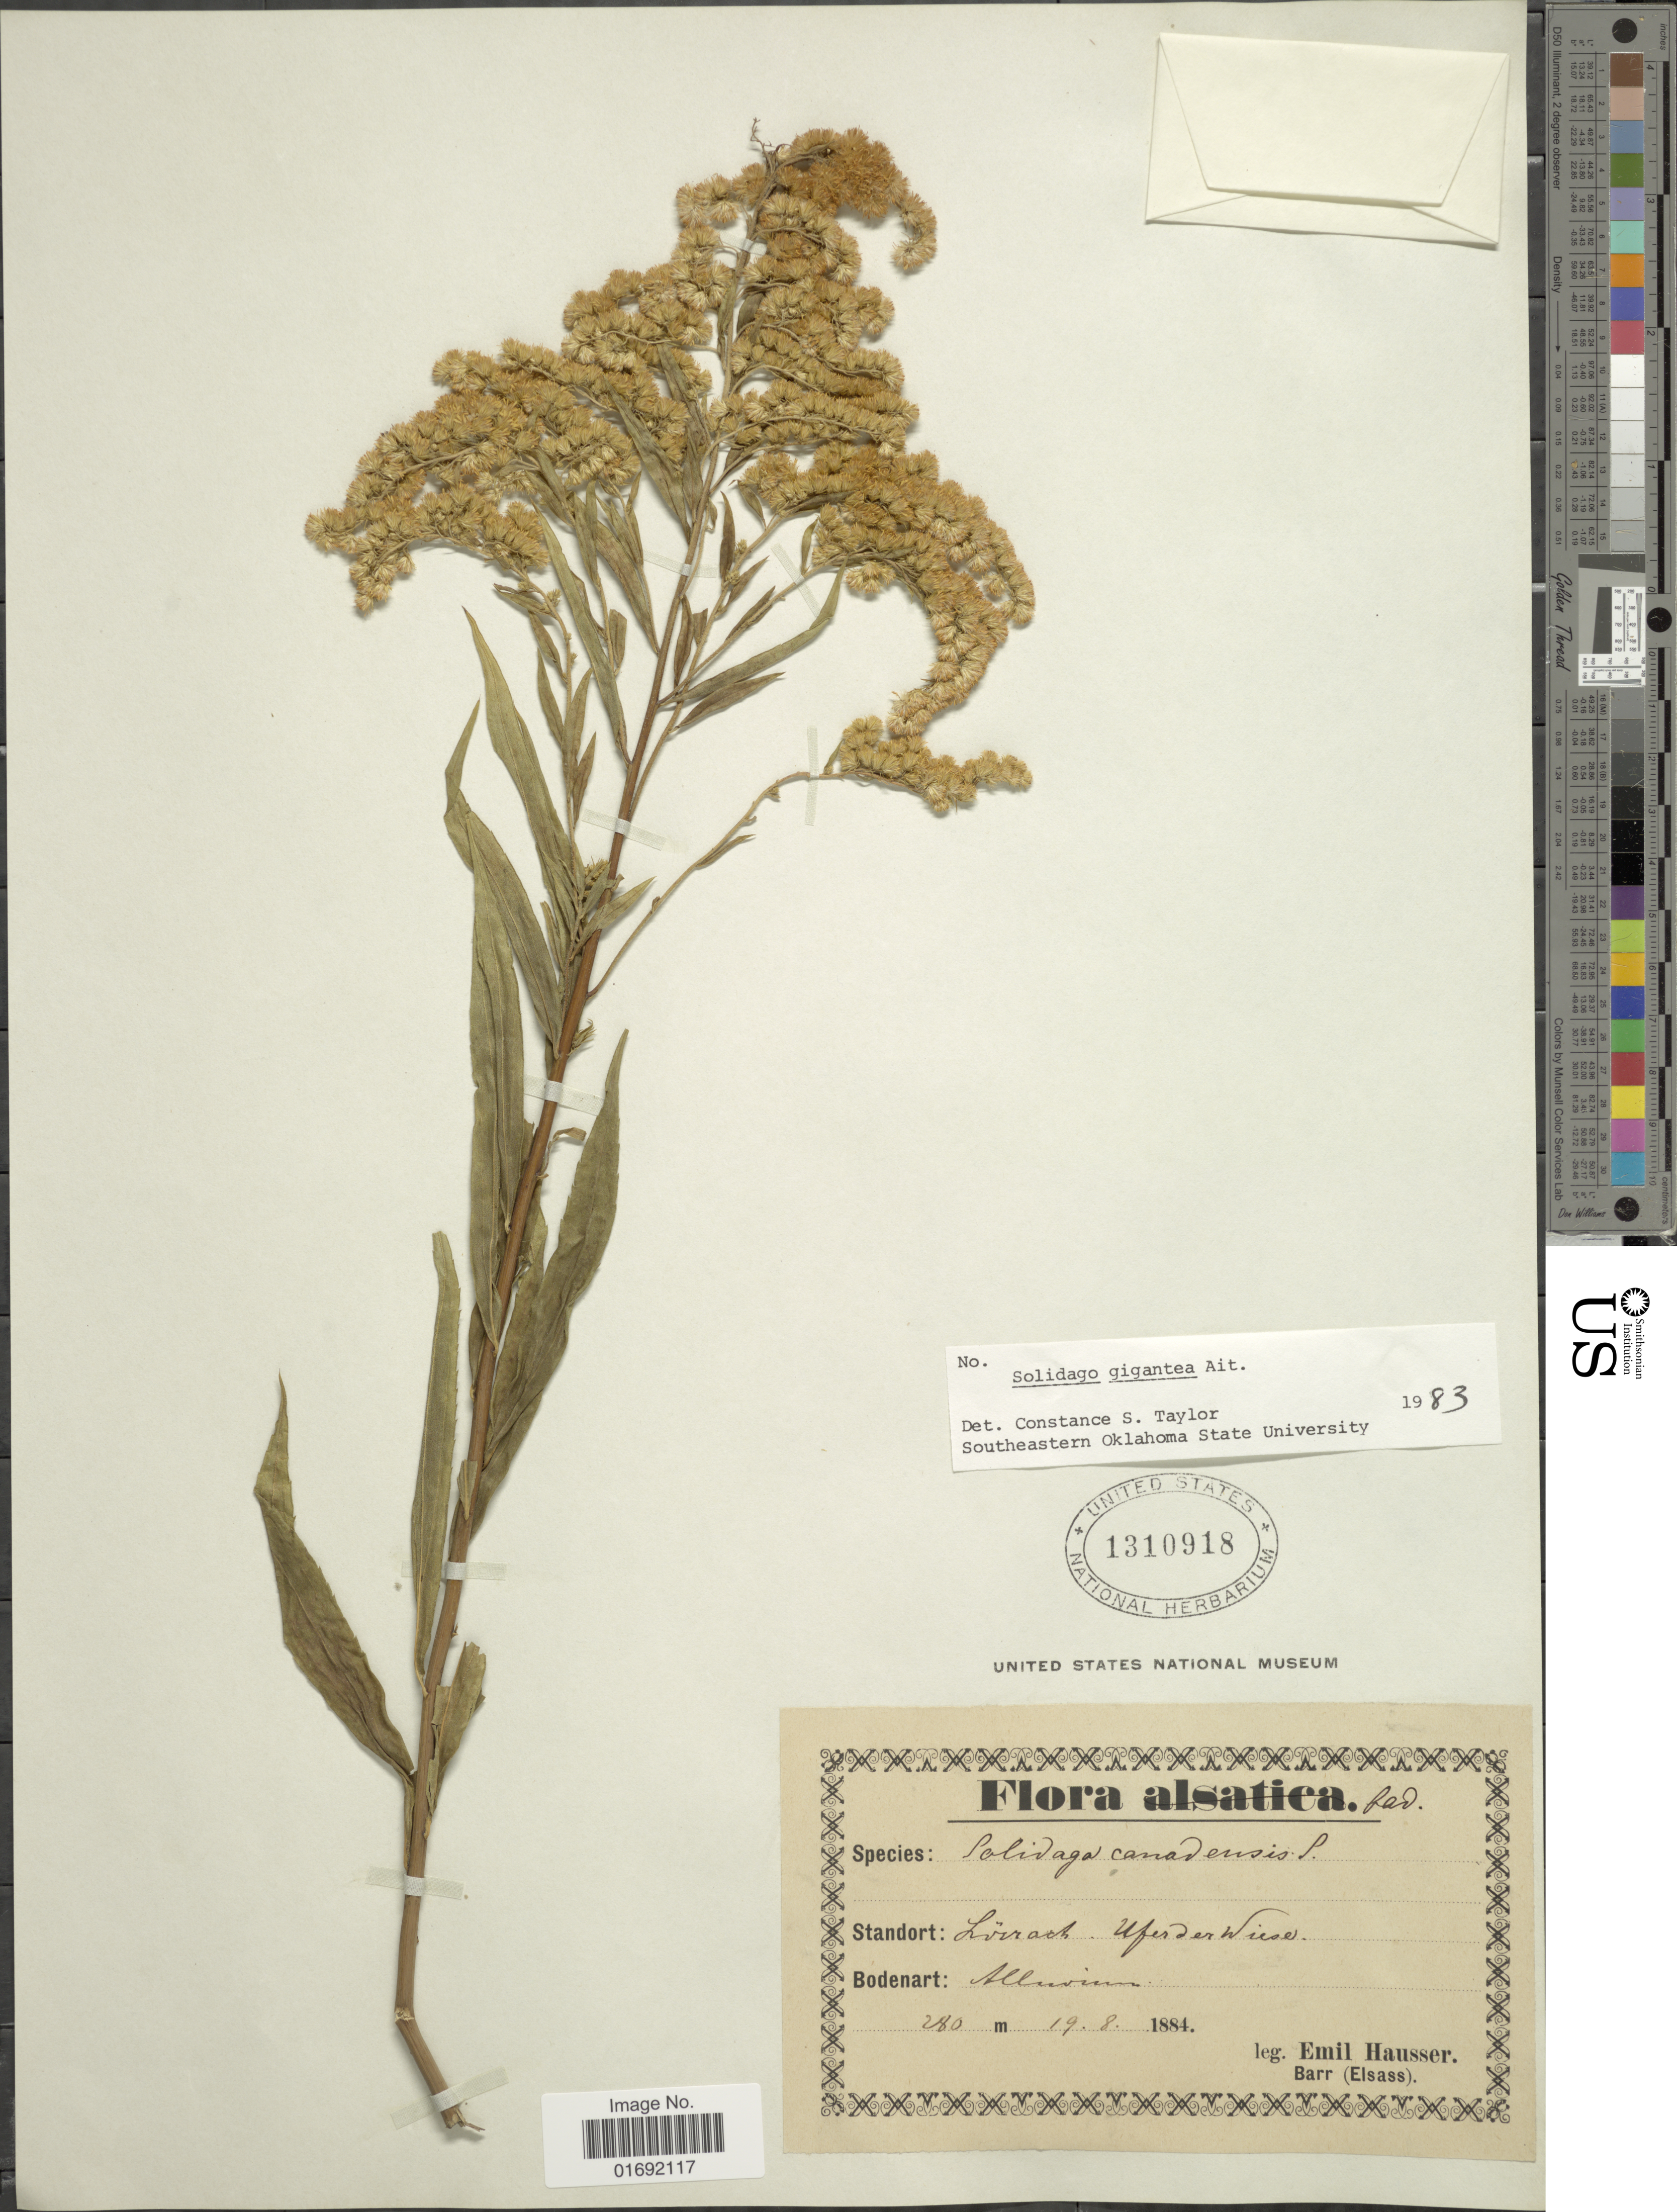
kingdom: Plantae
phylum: Tracheophyta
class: Magnoliopsida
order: Asterales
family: Asteraceae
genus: Solidago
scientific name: Solidago gigantea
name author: Aiton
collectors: E. Hausser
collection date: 1884-08-19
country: Germany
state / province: Baden-Württemberg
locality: Lirrach Uferder Wiese [interpreted]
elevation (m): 280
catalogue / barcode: US 1310918